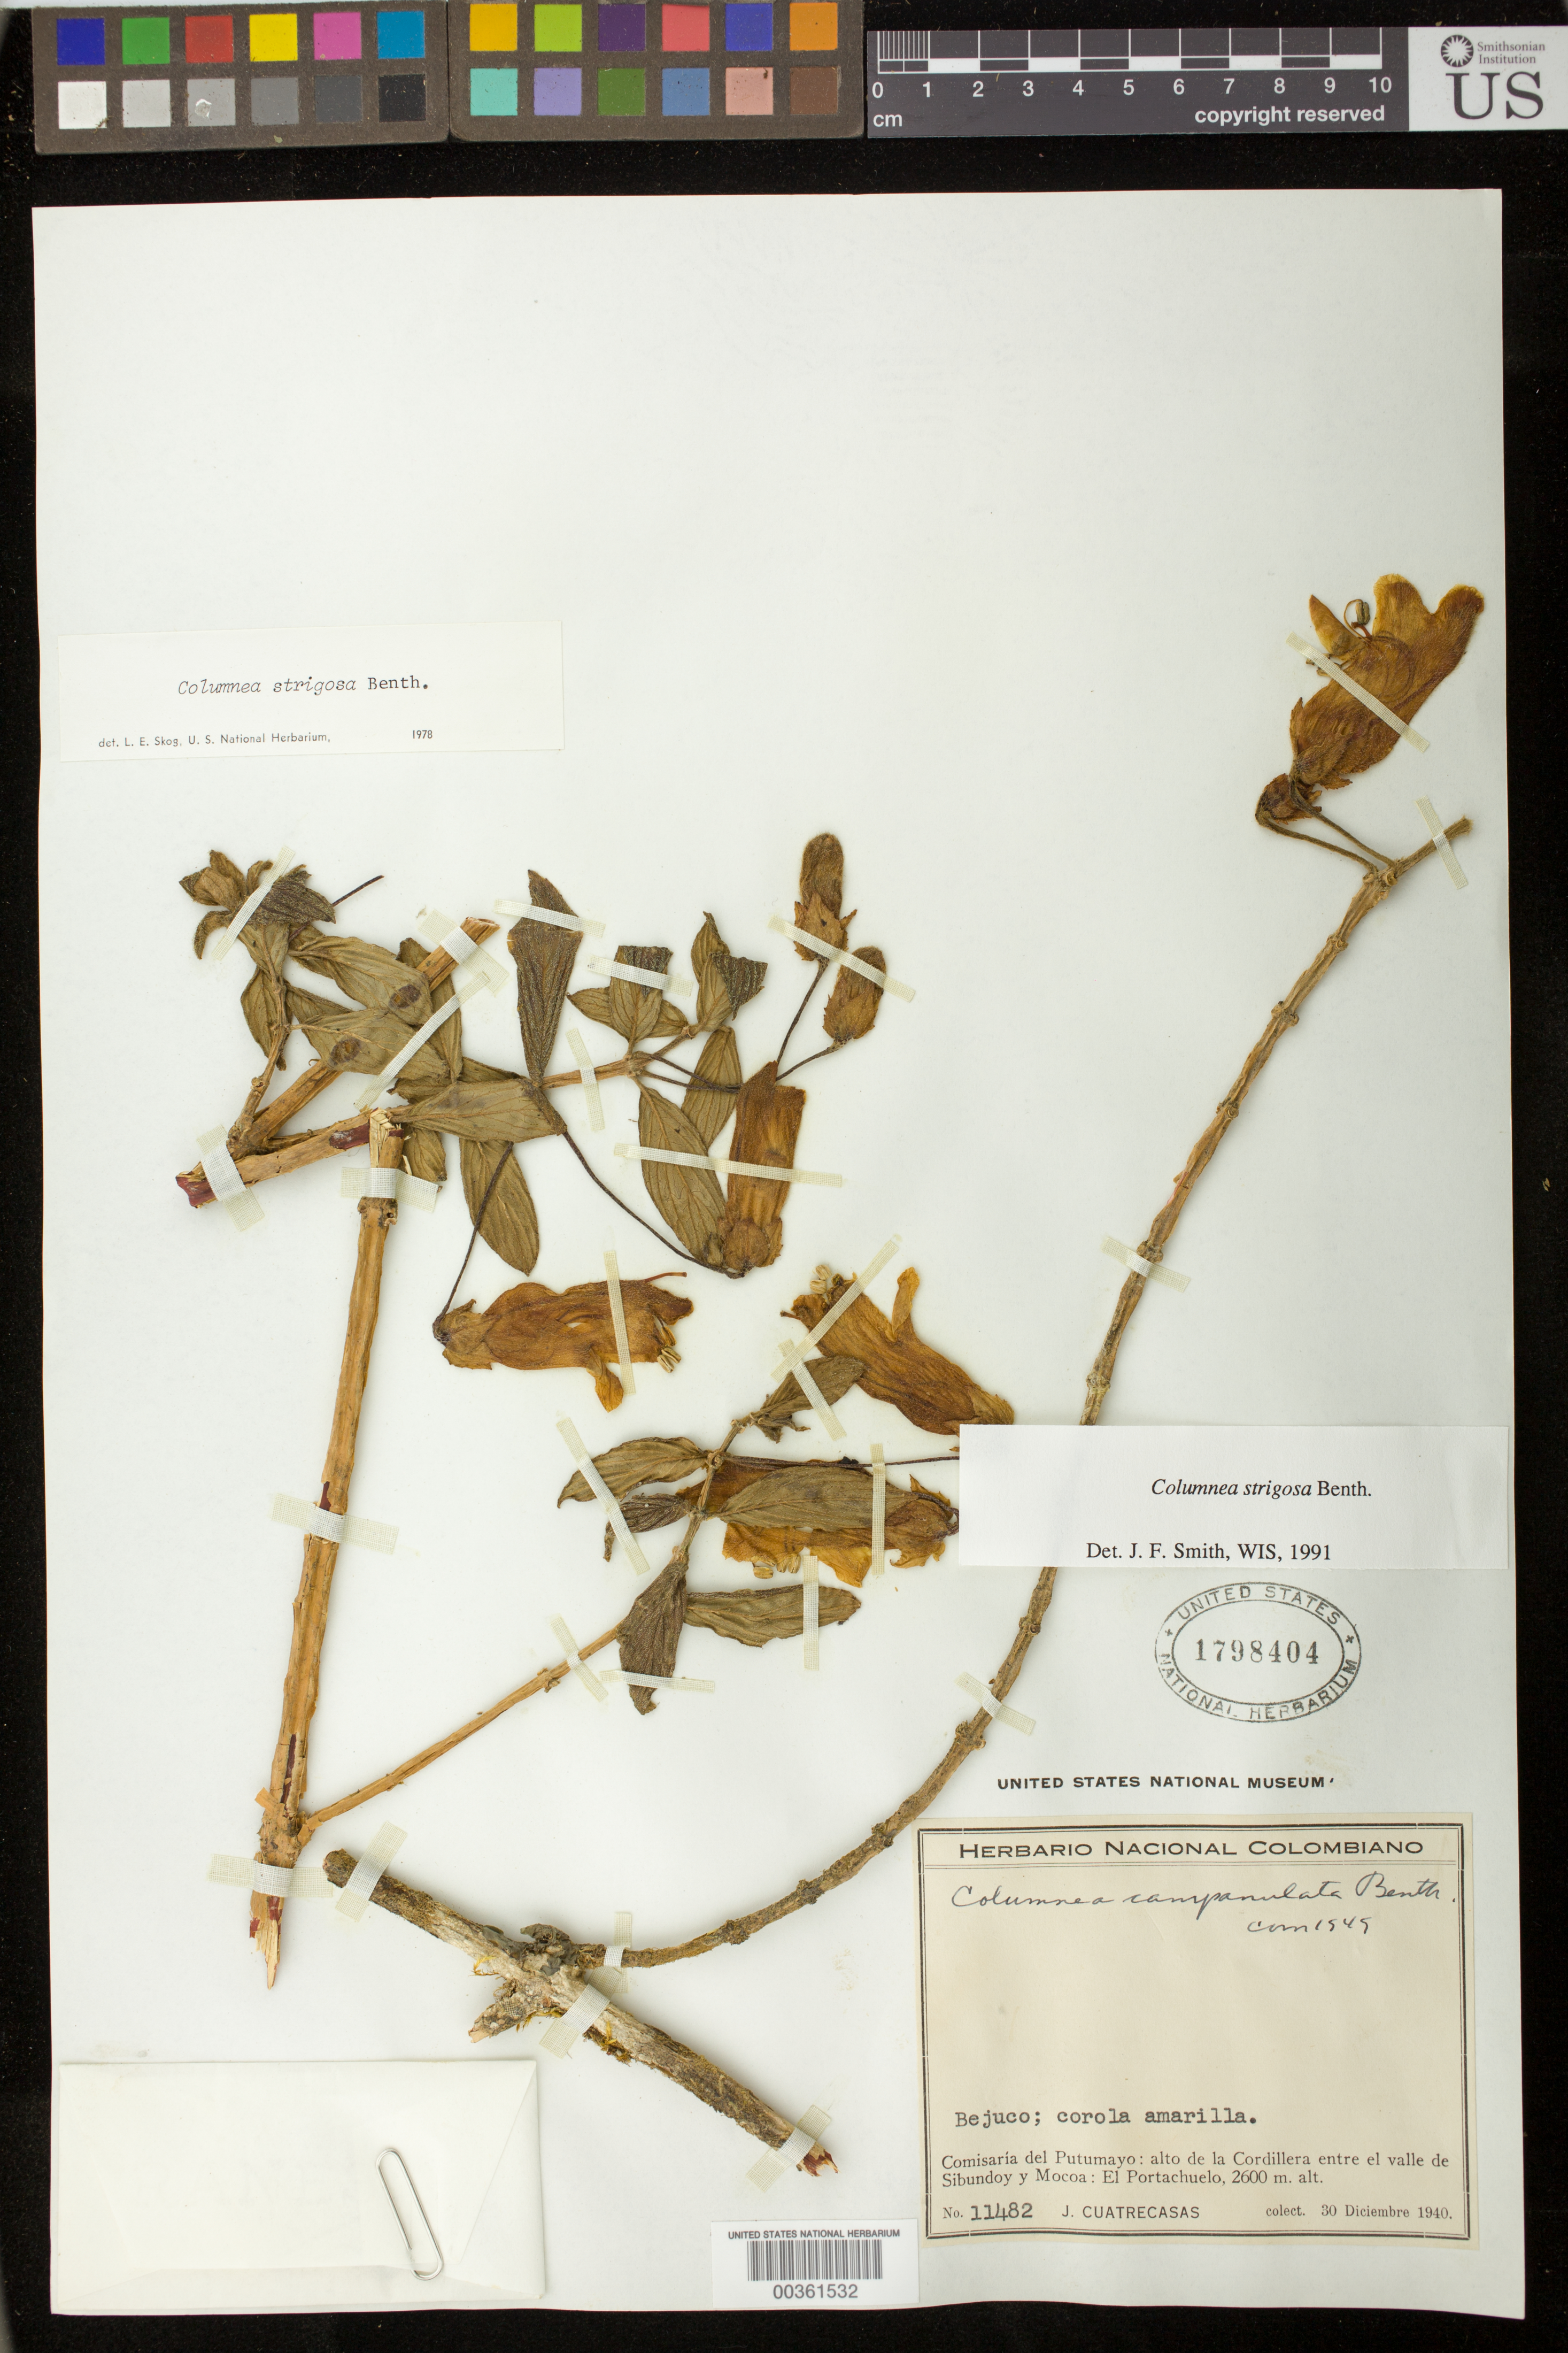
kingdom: Plantae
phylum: Tracheophyta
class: Magnoliopsida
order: Lamiales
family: Gesneriaceae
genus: Columnea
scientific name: Columnea strigosa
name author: Benth.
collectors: J. Cuatrecasas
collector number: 11482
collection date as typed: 30 Dec 1940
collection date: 1940-12-30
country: Colombia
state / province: Putumayo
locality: Alto de La Cordillera, entre El Valle de Sibundoy y Mocoa: El Portachuelo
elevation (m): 2600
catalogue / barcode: US 1798404